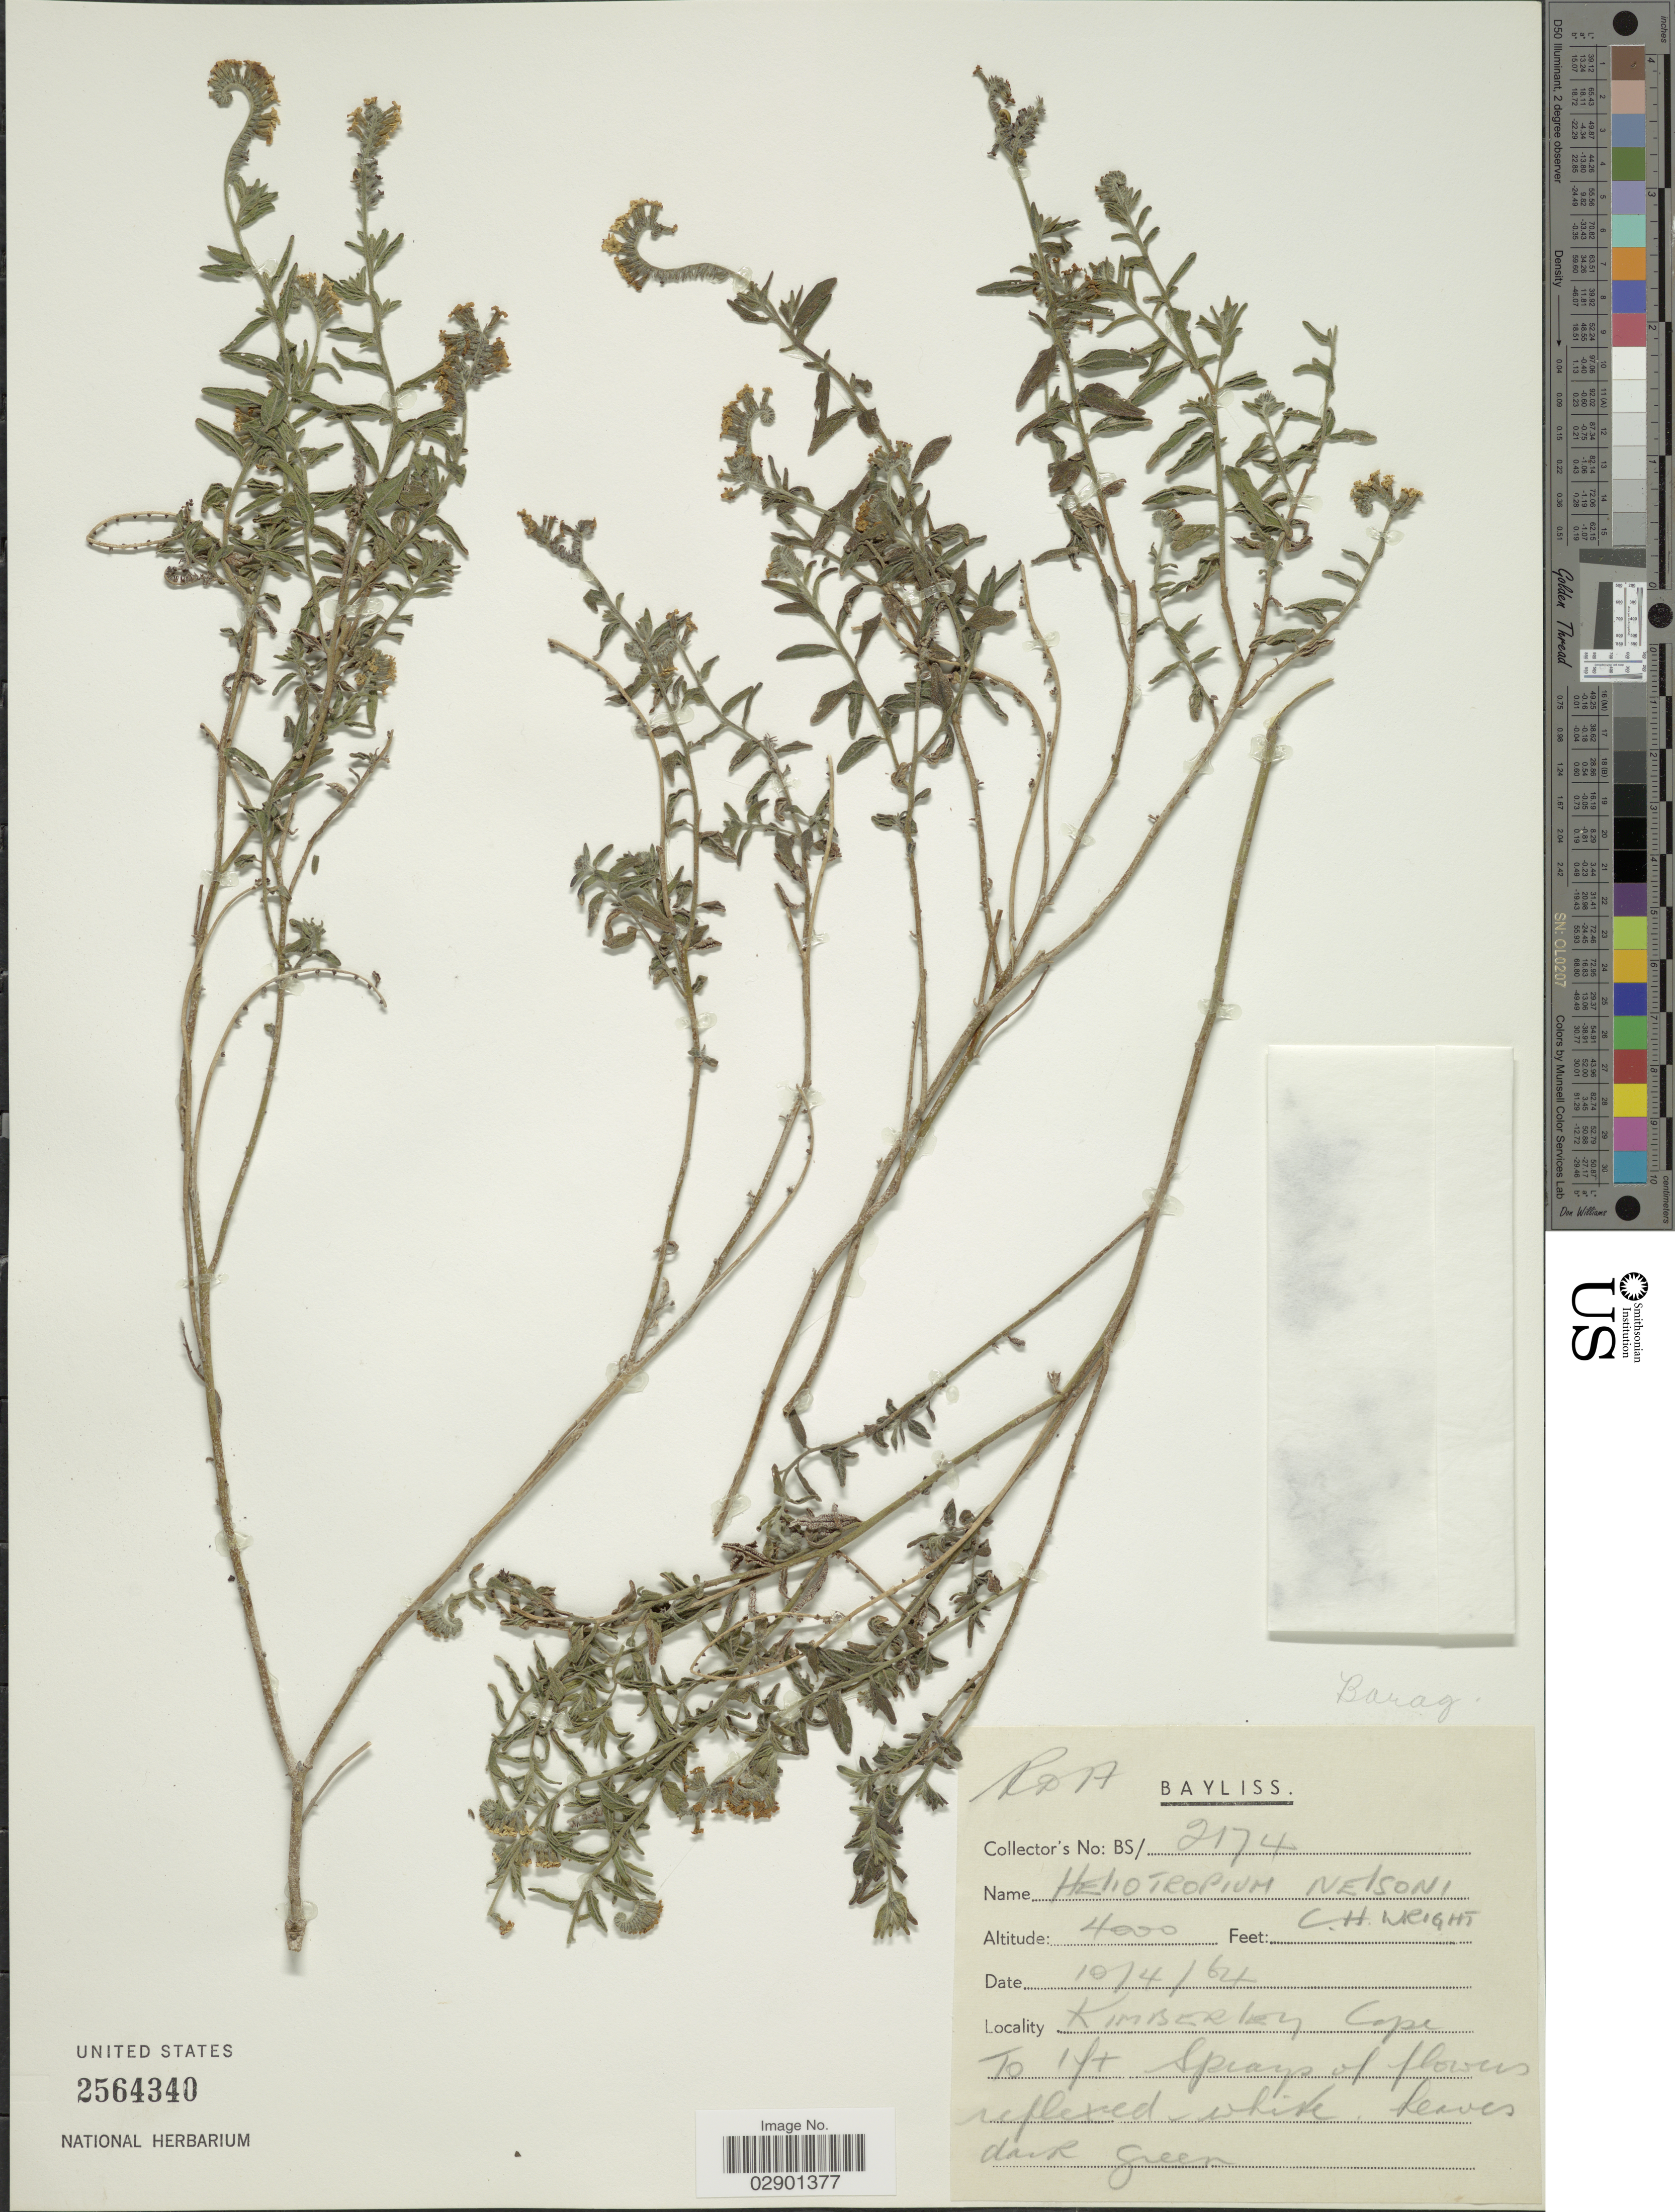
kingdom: Plantae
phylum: Tracheophyta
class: Magnoliopsida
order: Boraginales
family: Heliotropiaceae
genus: Heliotropium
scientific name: Heliotropium nelsonii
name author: C.H. Wright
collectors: R. Bayliss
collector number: BS/2174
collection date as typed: Transcribed d/m/y: 10/4/64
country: South Africa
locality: Kimberley Cape.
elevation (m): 1219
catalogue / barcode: US 2564340